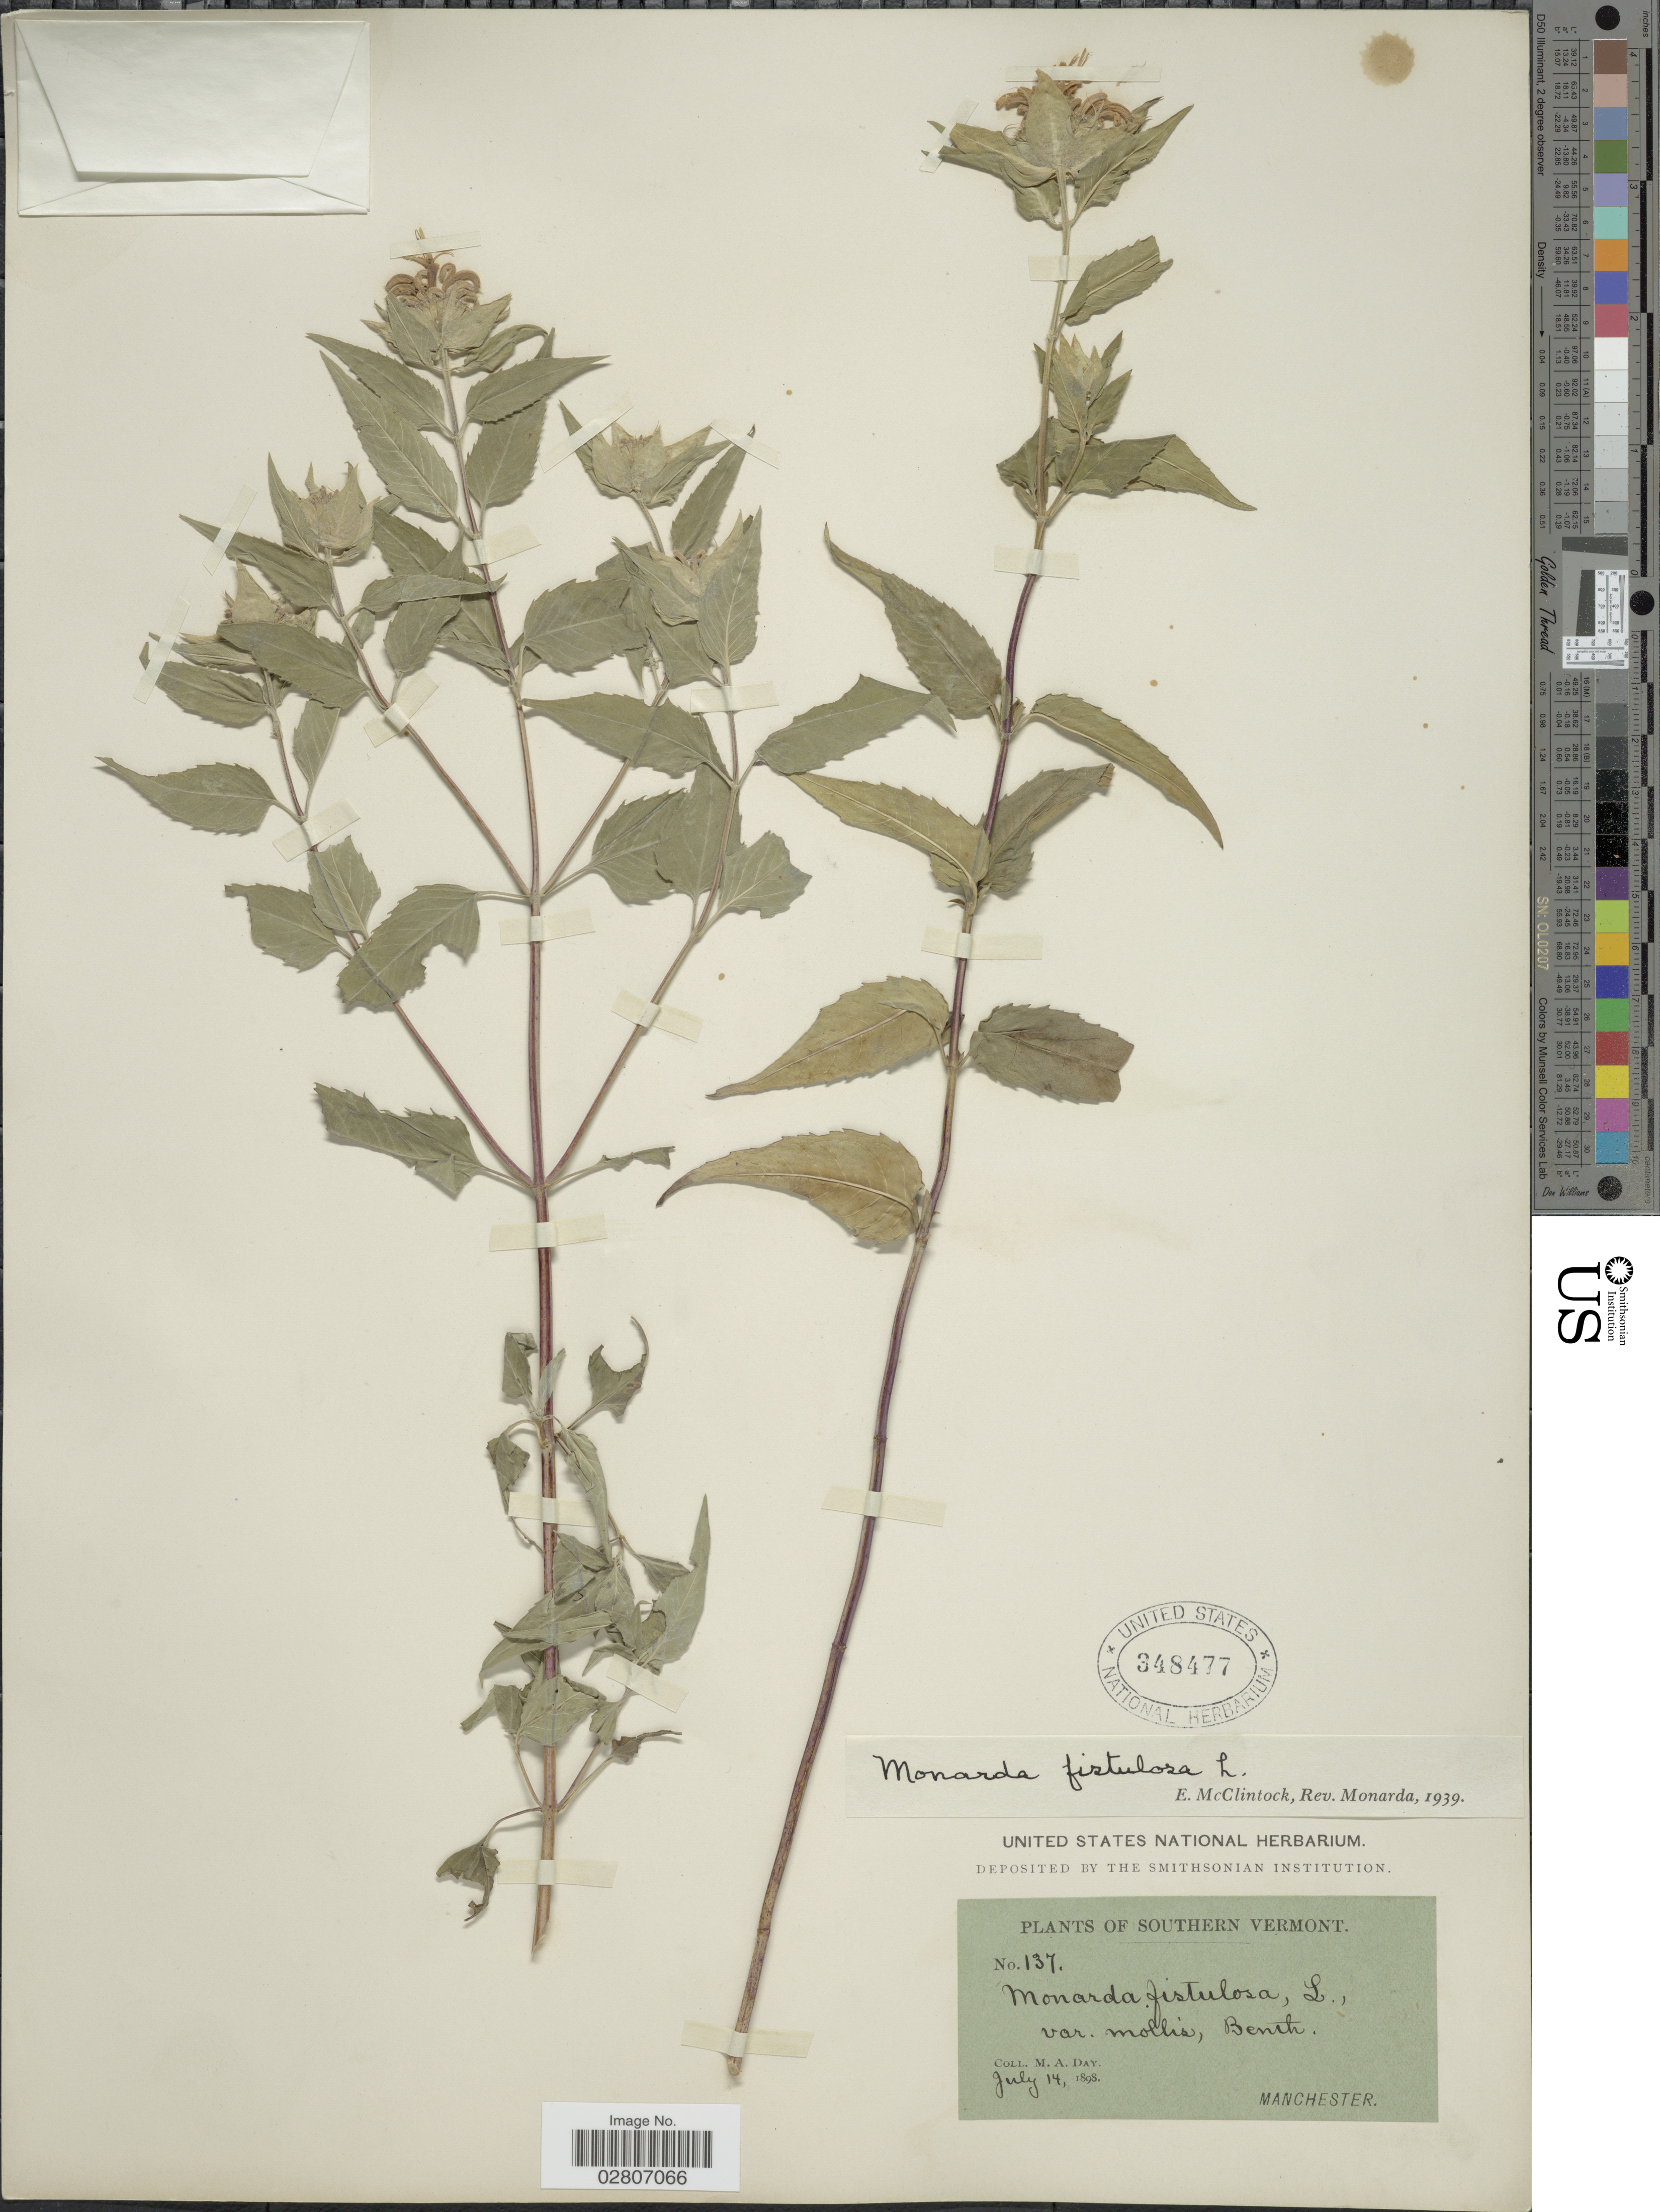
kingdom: Plantae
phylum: Tracheophyta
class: Magnoliopsida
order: Lamiales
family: Lamiaceae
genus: Monarda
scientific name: Monarda fistulosa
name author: L.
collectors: M. Day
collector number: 137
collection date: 1898-07-14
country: United States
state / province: Vermont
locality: Southern Vermont. Manchester.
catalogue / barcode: US 348477